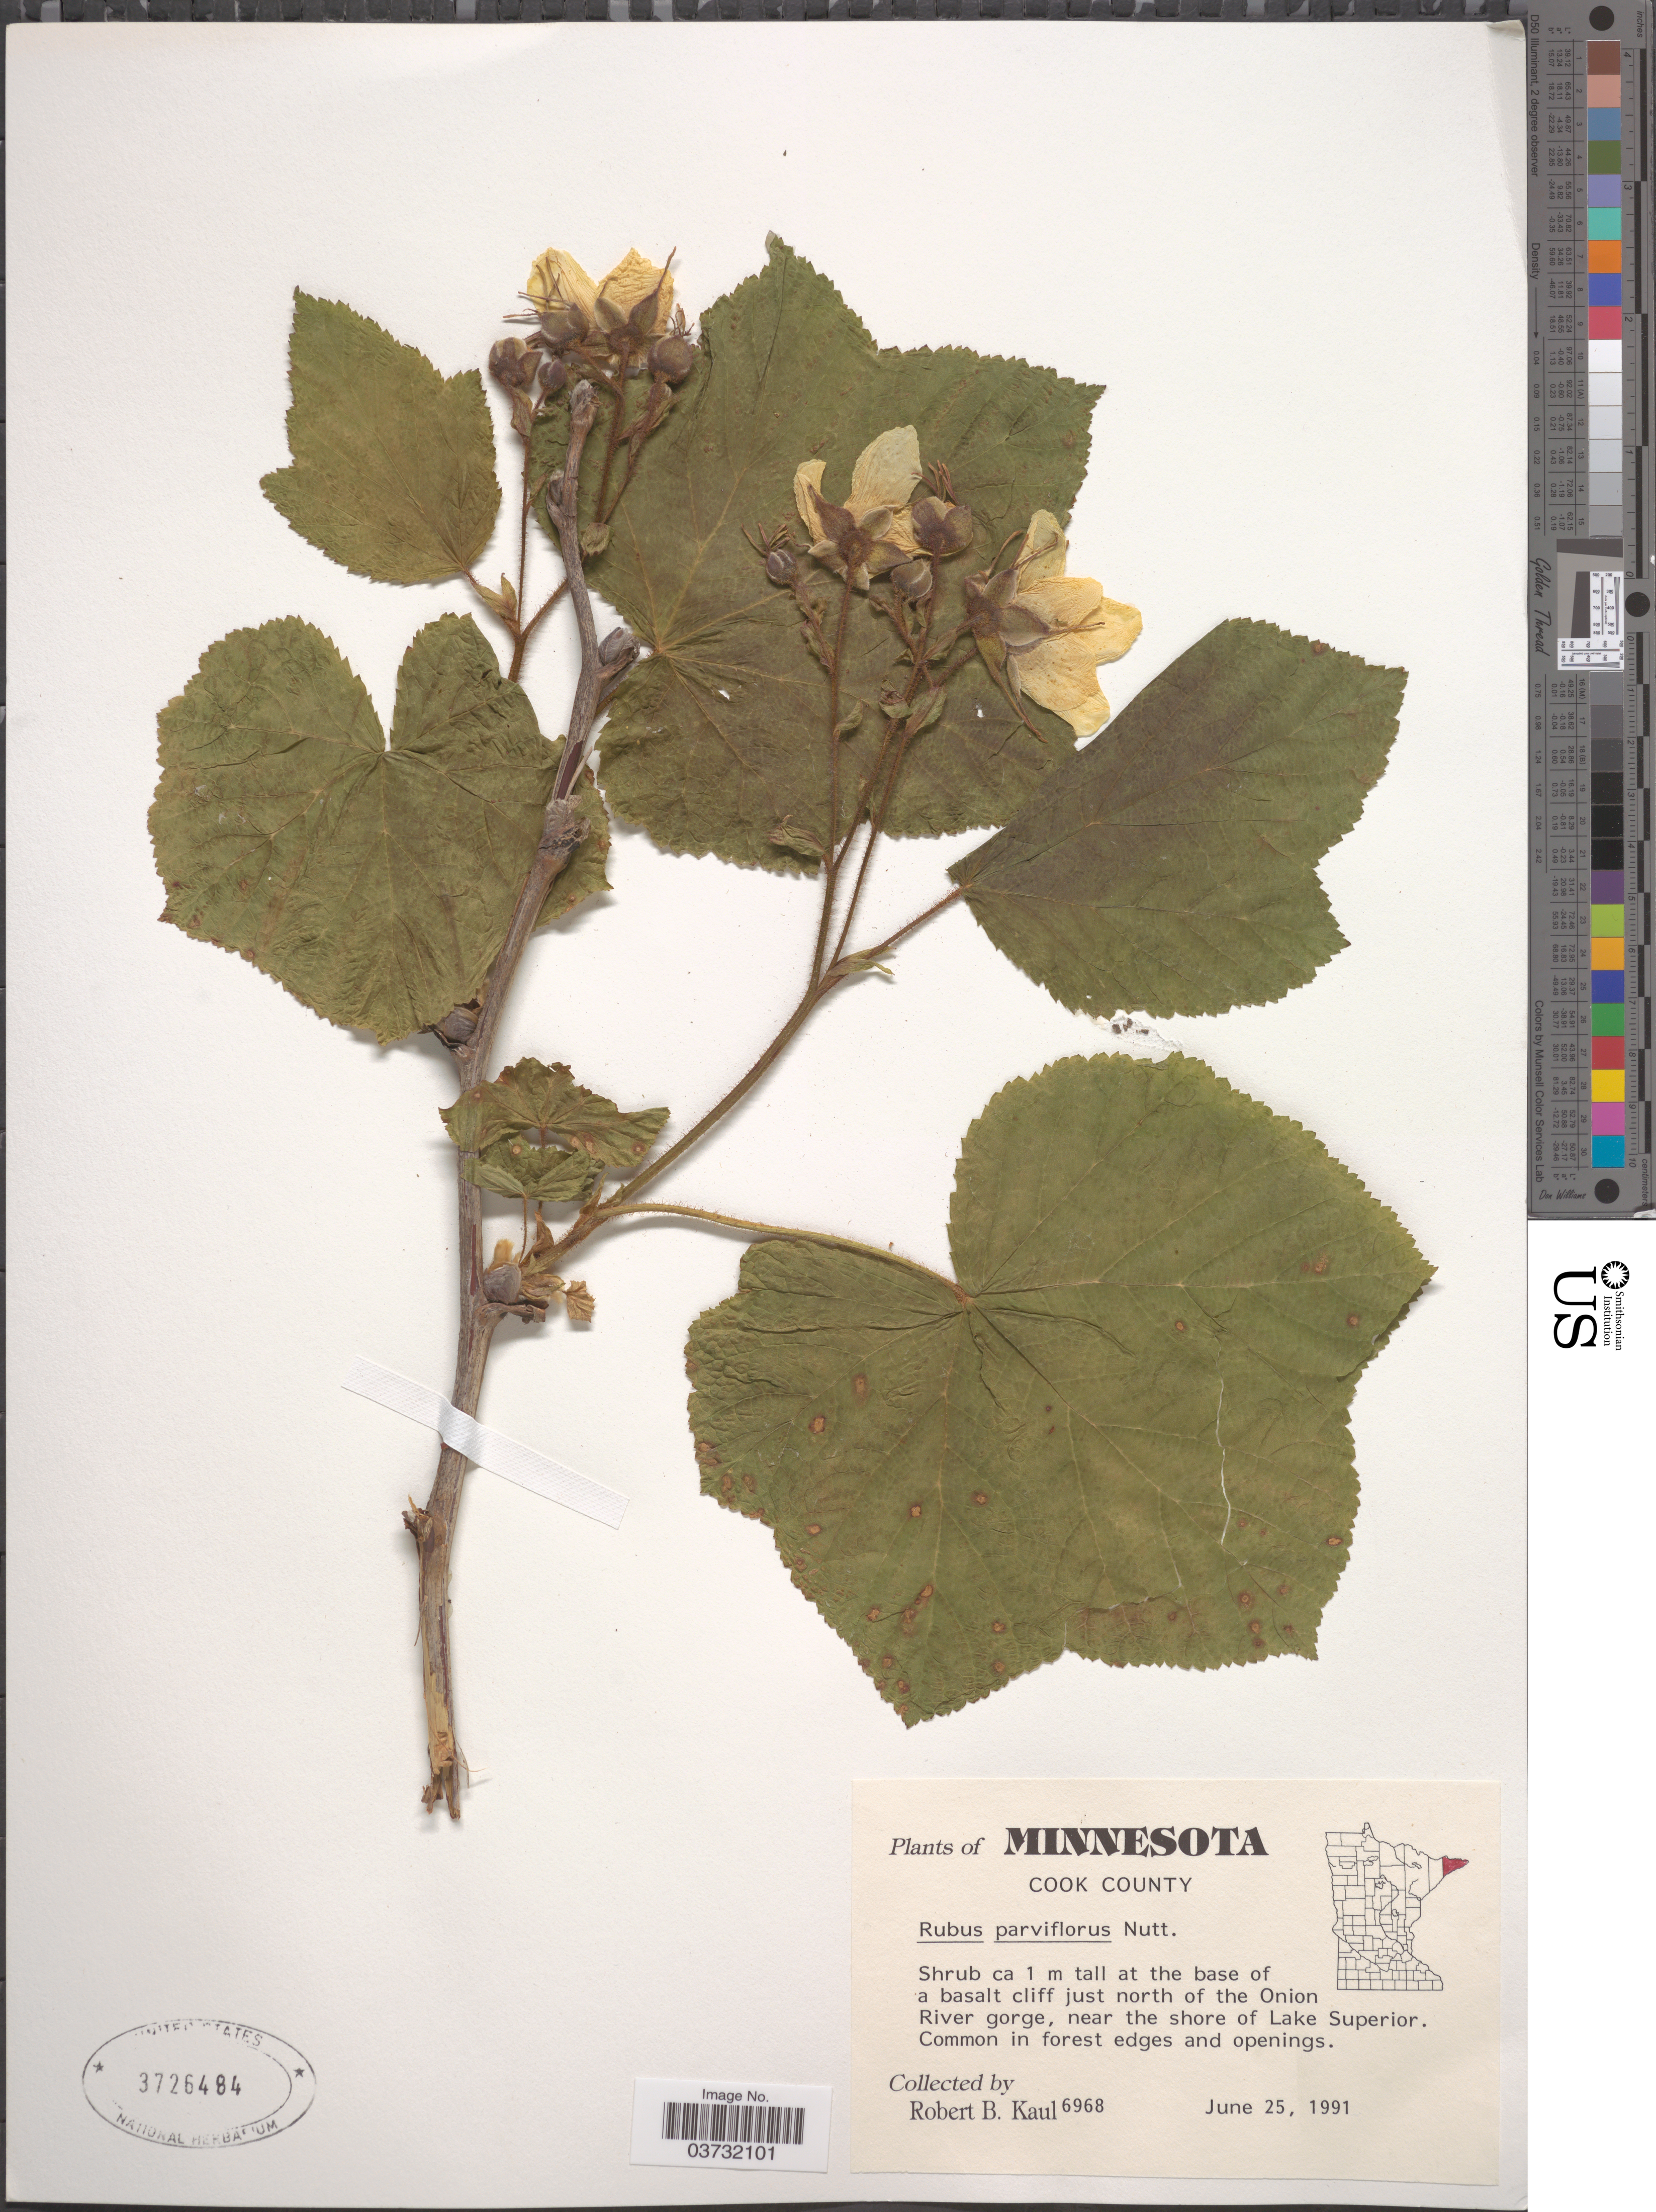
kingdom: Plantae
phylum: Tracheophyta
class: Magnoliopsida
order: Rosales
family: Rosaceae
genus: Rubus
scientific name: Rubus parviflorus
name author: Nutt.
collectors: R. Kaul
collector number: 6968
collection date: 1991-06-25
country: United States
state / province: Minnesota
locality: Cook County. At the base of a basalt cliff just north of the Onion River gorge, near the shore of Lake Superior.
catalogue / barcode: US 3726484